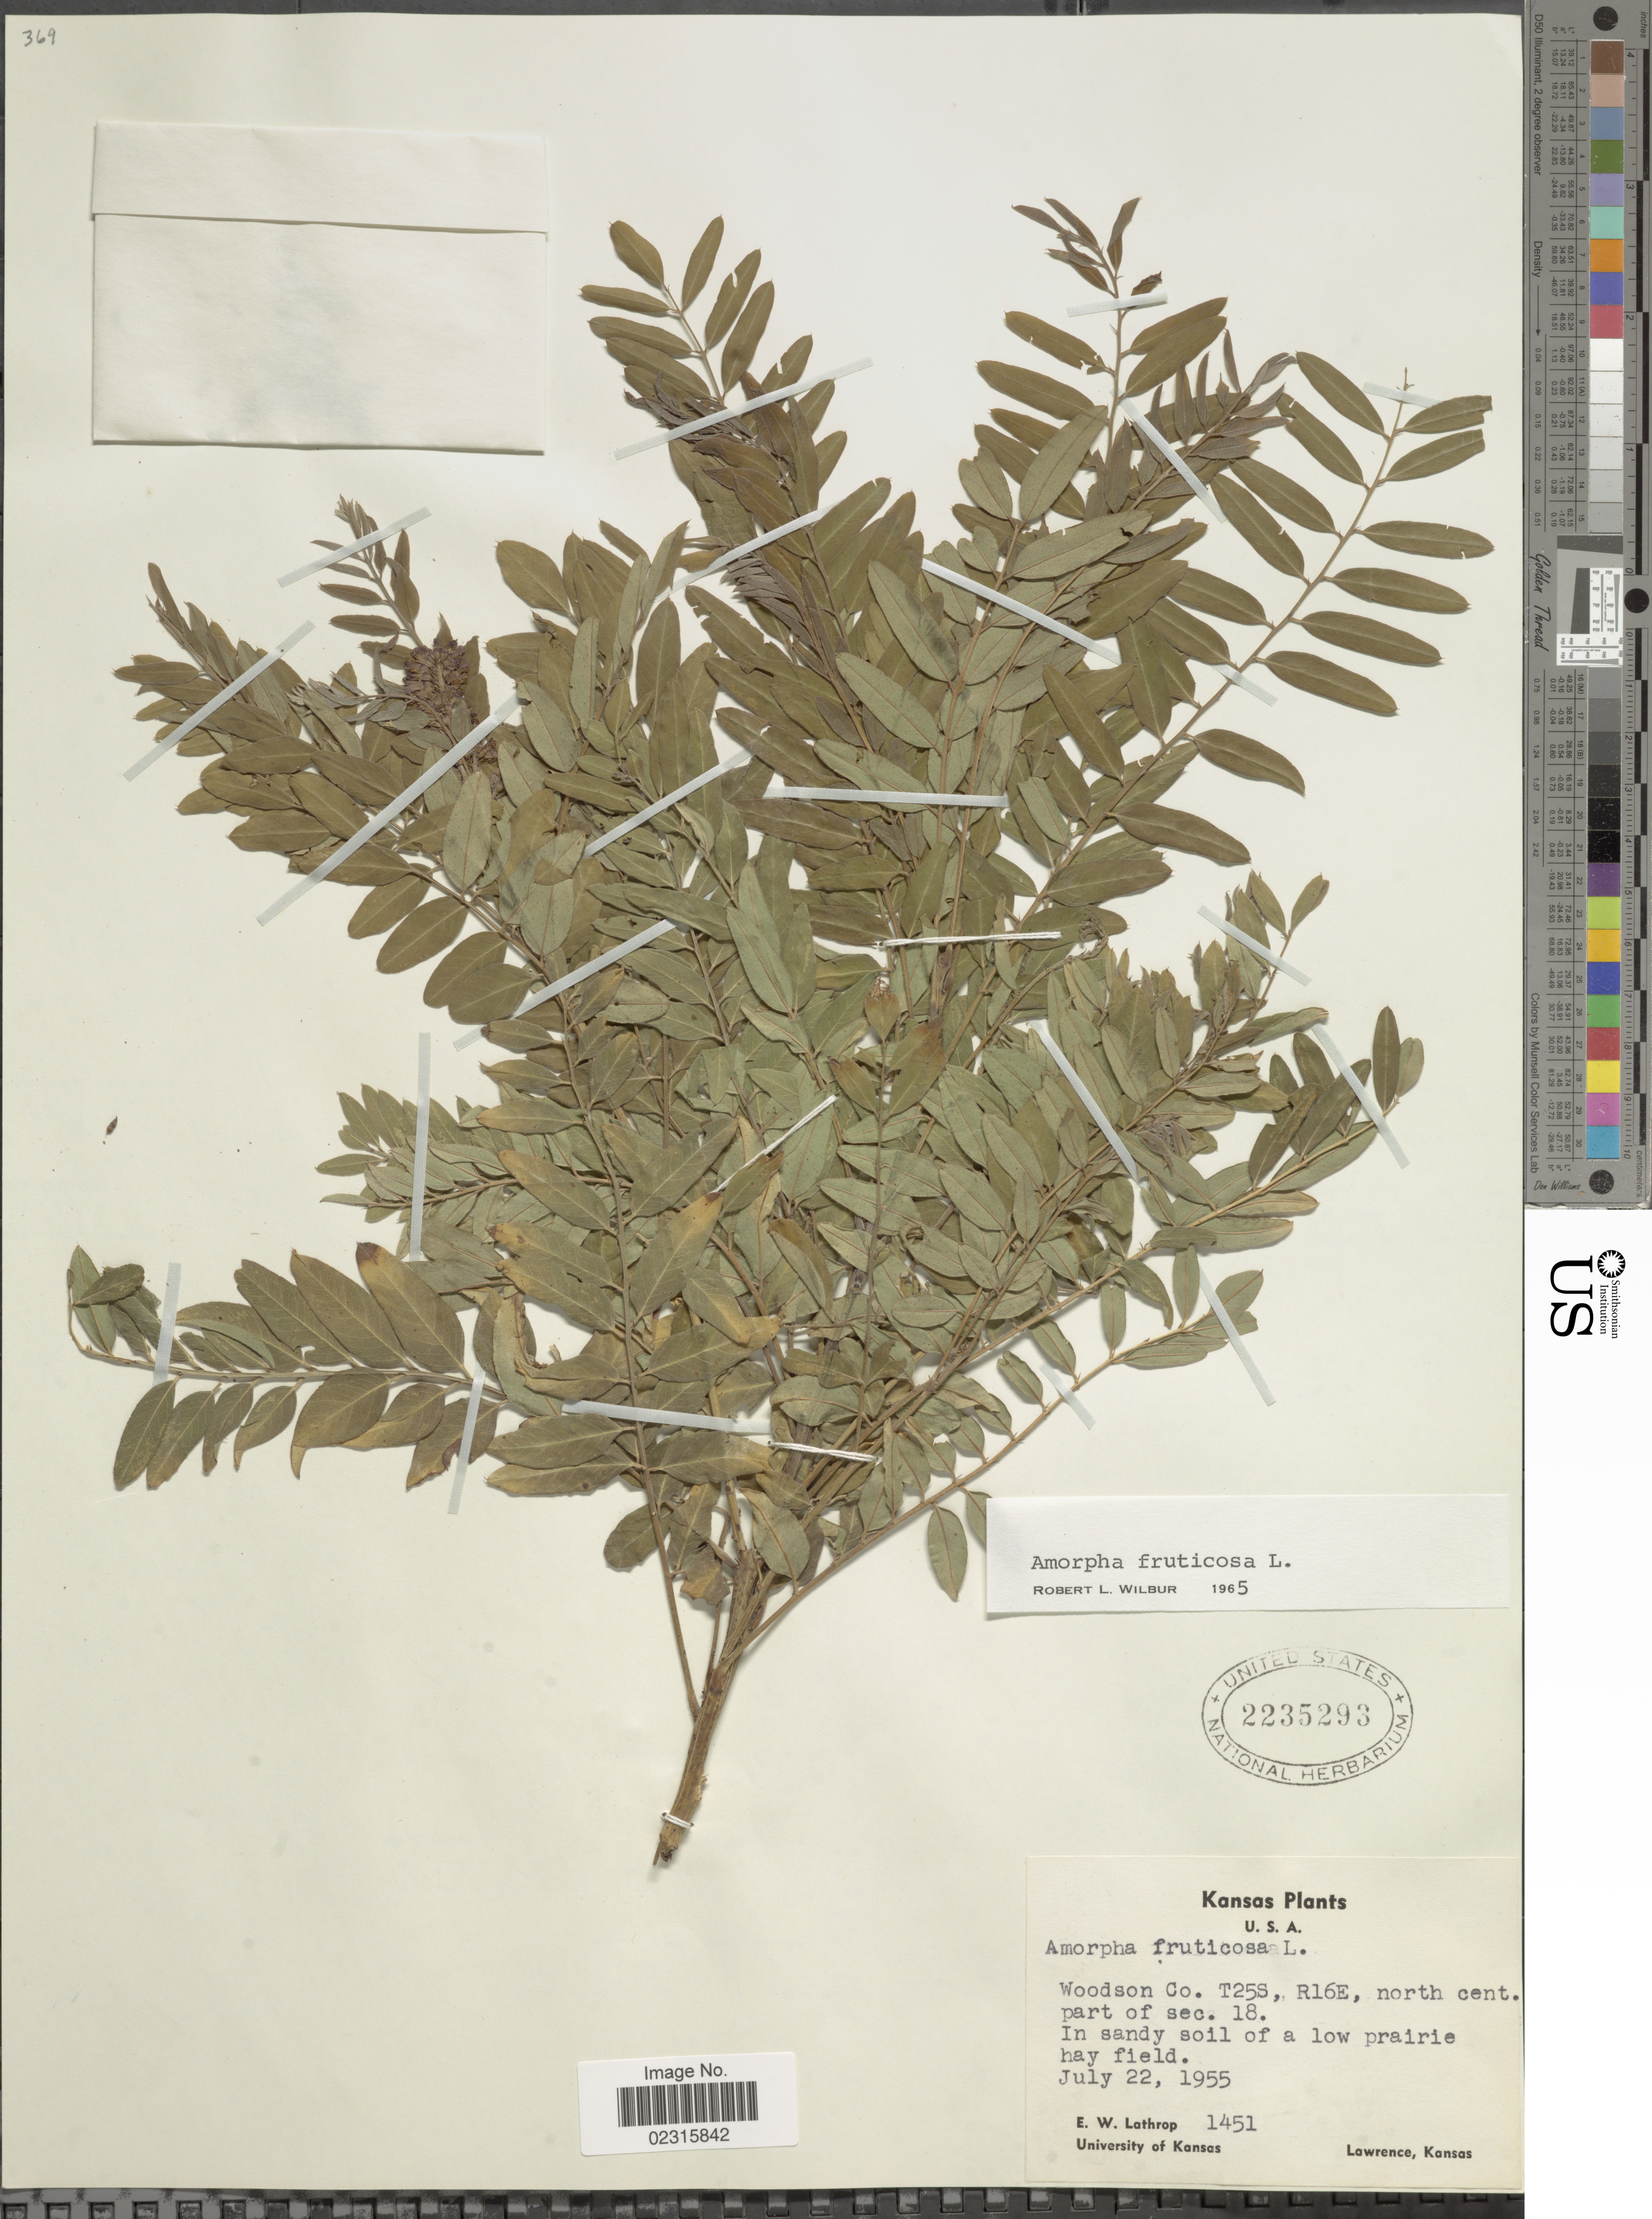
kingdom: Plantae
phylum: Tracheophyta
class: Magnoliopsida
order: Fabales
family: Fabaceae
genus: Amorpha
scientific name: Amorpha fruticosa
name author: L.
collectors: E. W. Lathrop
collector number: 1451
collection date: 1955-07-22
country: United States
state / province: Kansas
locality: Woodson Co. T25S, R16E, north cent. part of sec. 18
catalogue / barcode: US 2235293